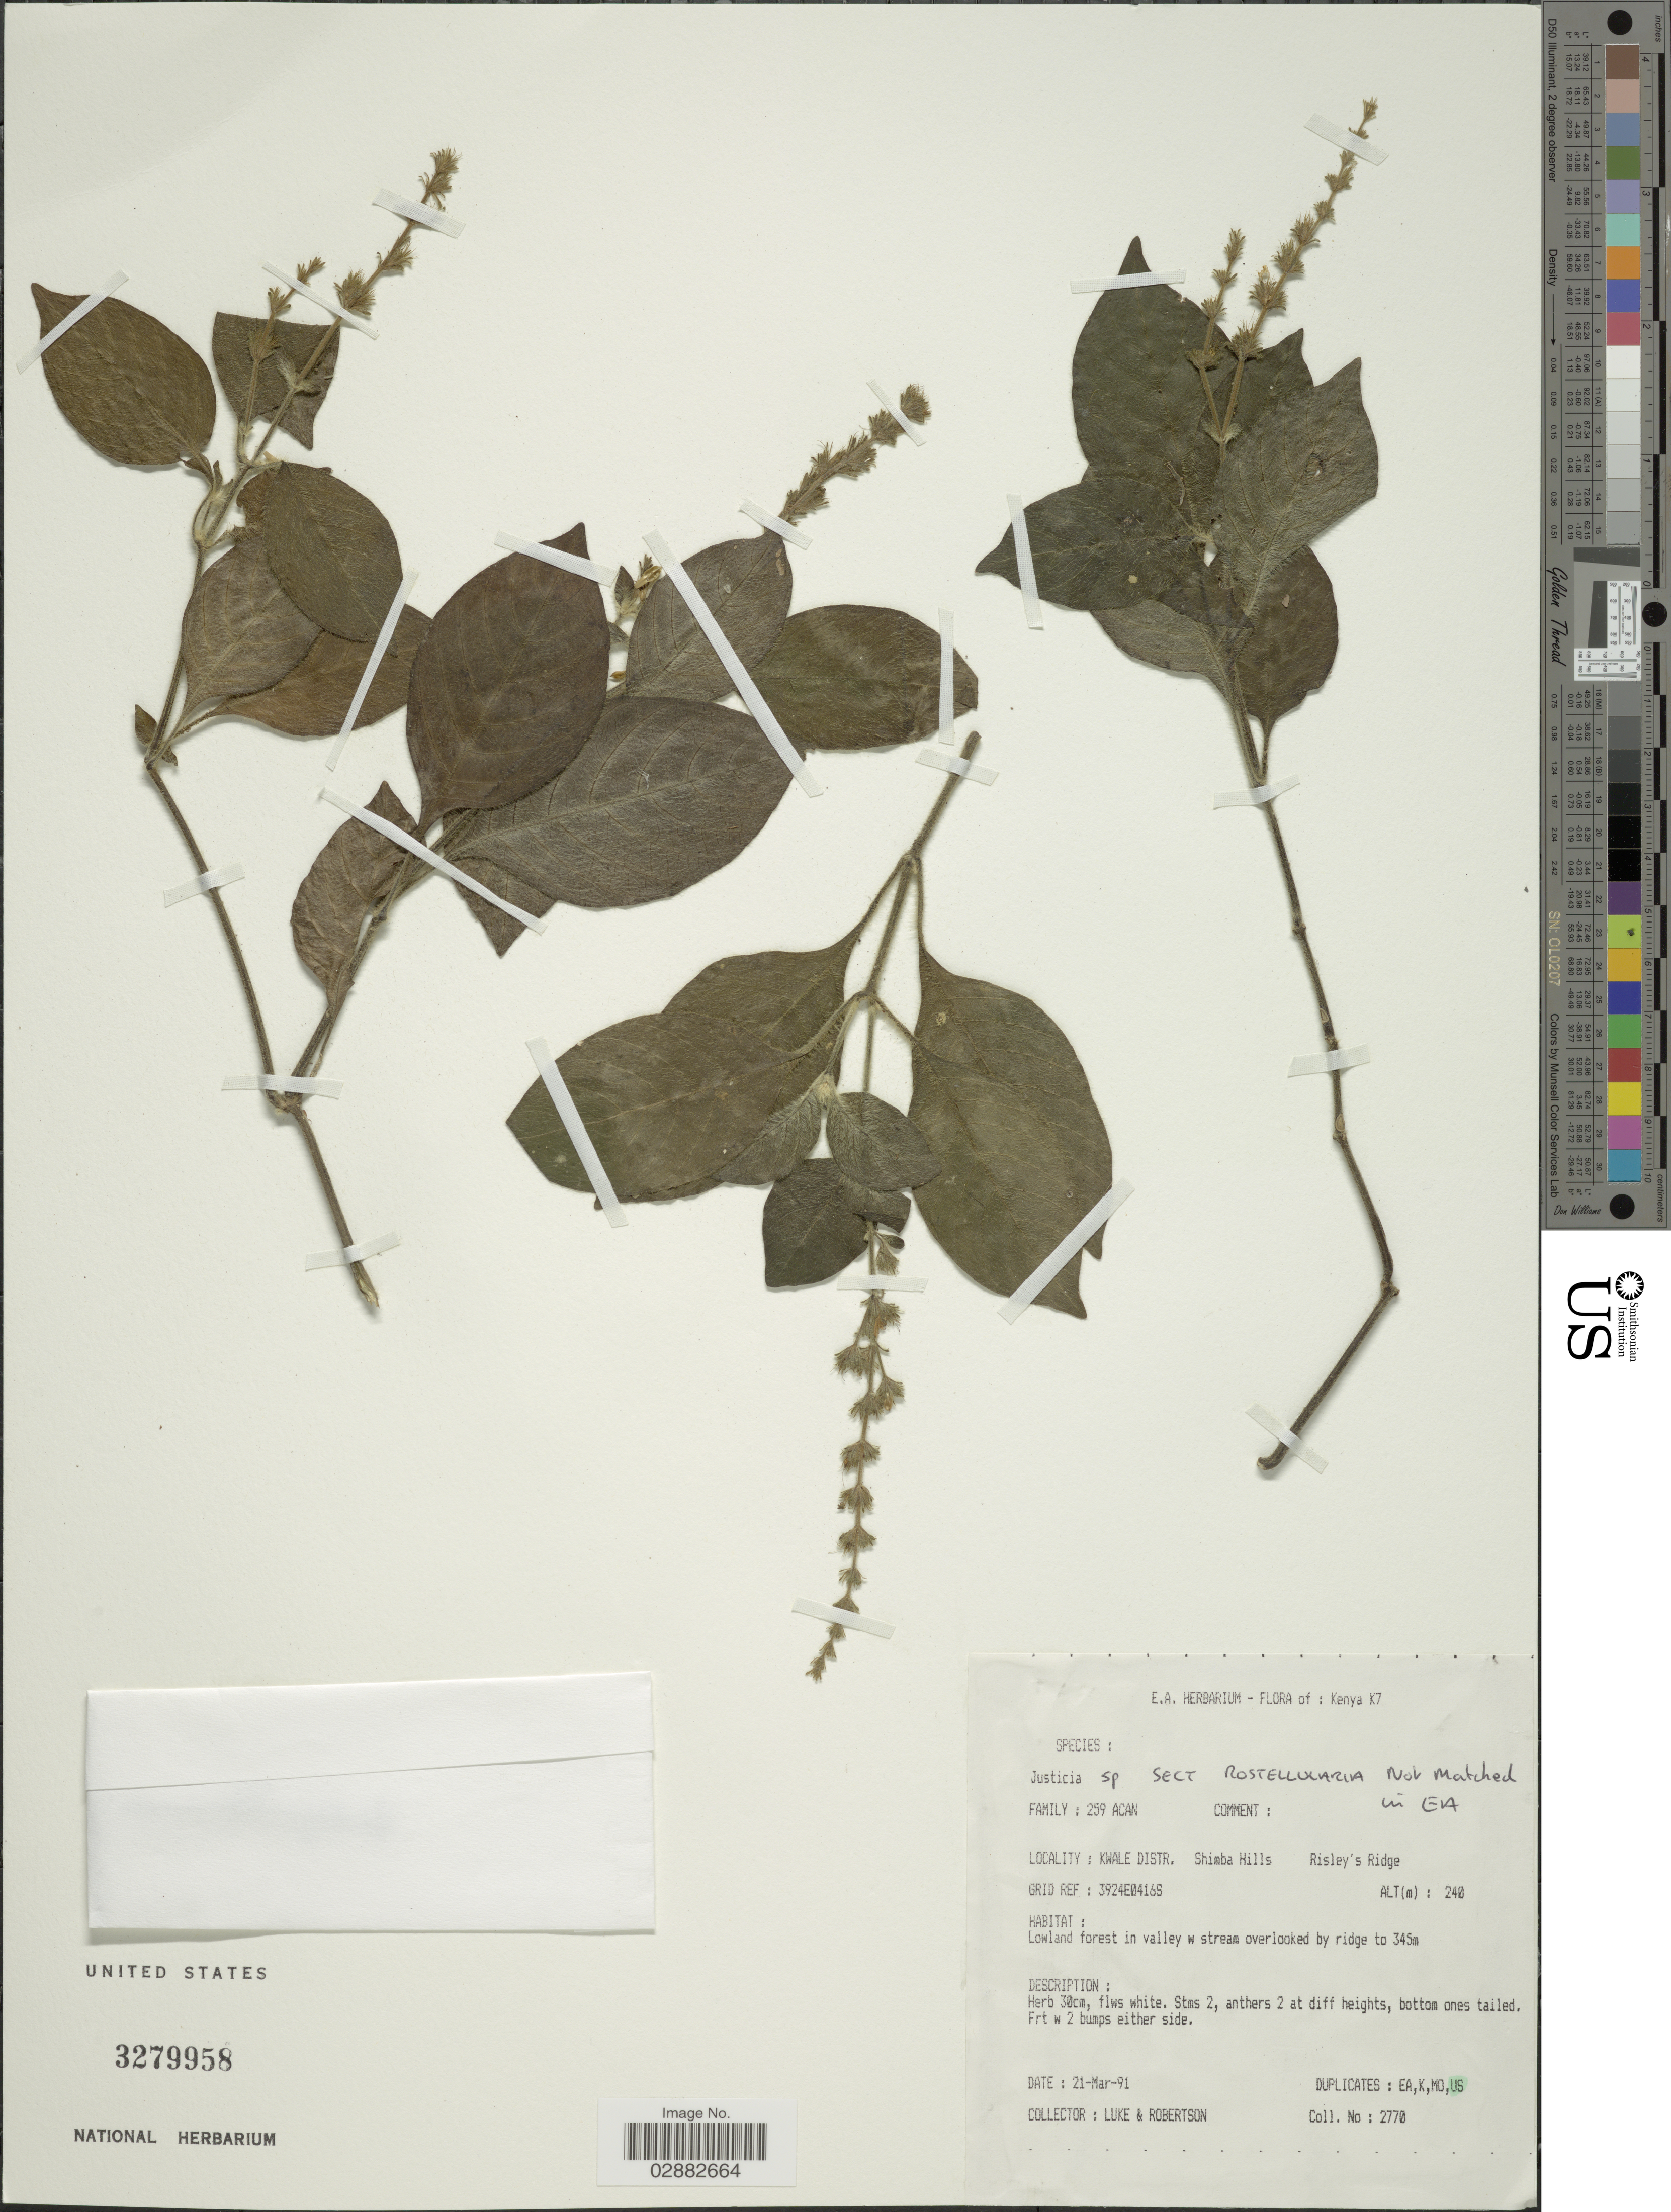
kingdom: Plantae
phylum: Tracheophyta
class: Magnoliopsida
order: Lamiales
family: Acanthaceae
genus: Justicia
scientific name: Justicia sp.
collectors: -. Luke & -. Robertson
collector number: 2770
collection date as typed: Transcribed d/m/y: 21/3/91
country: Kenya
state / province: Kwale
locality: K7, Kwale Distr. Shimba Hills, Risley's Ridge.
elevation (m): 240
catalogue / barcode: US 3279958